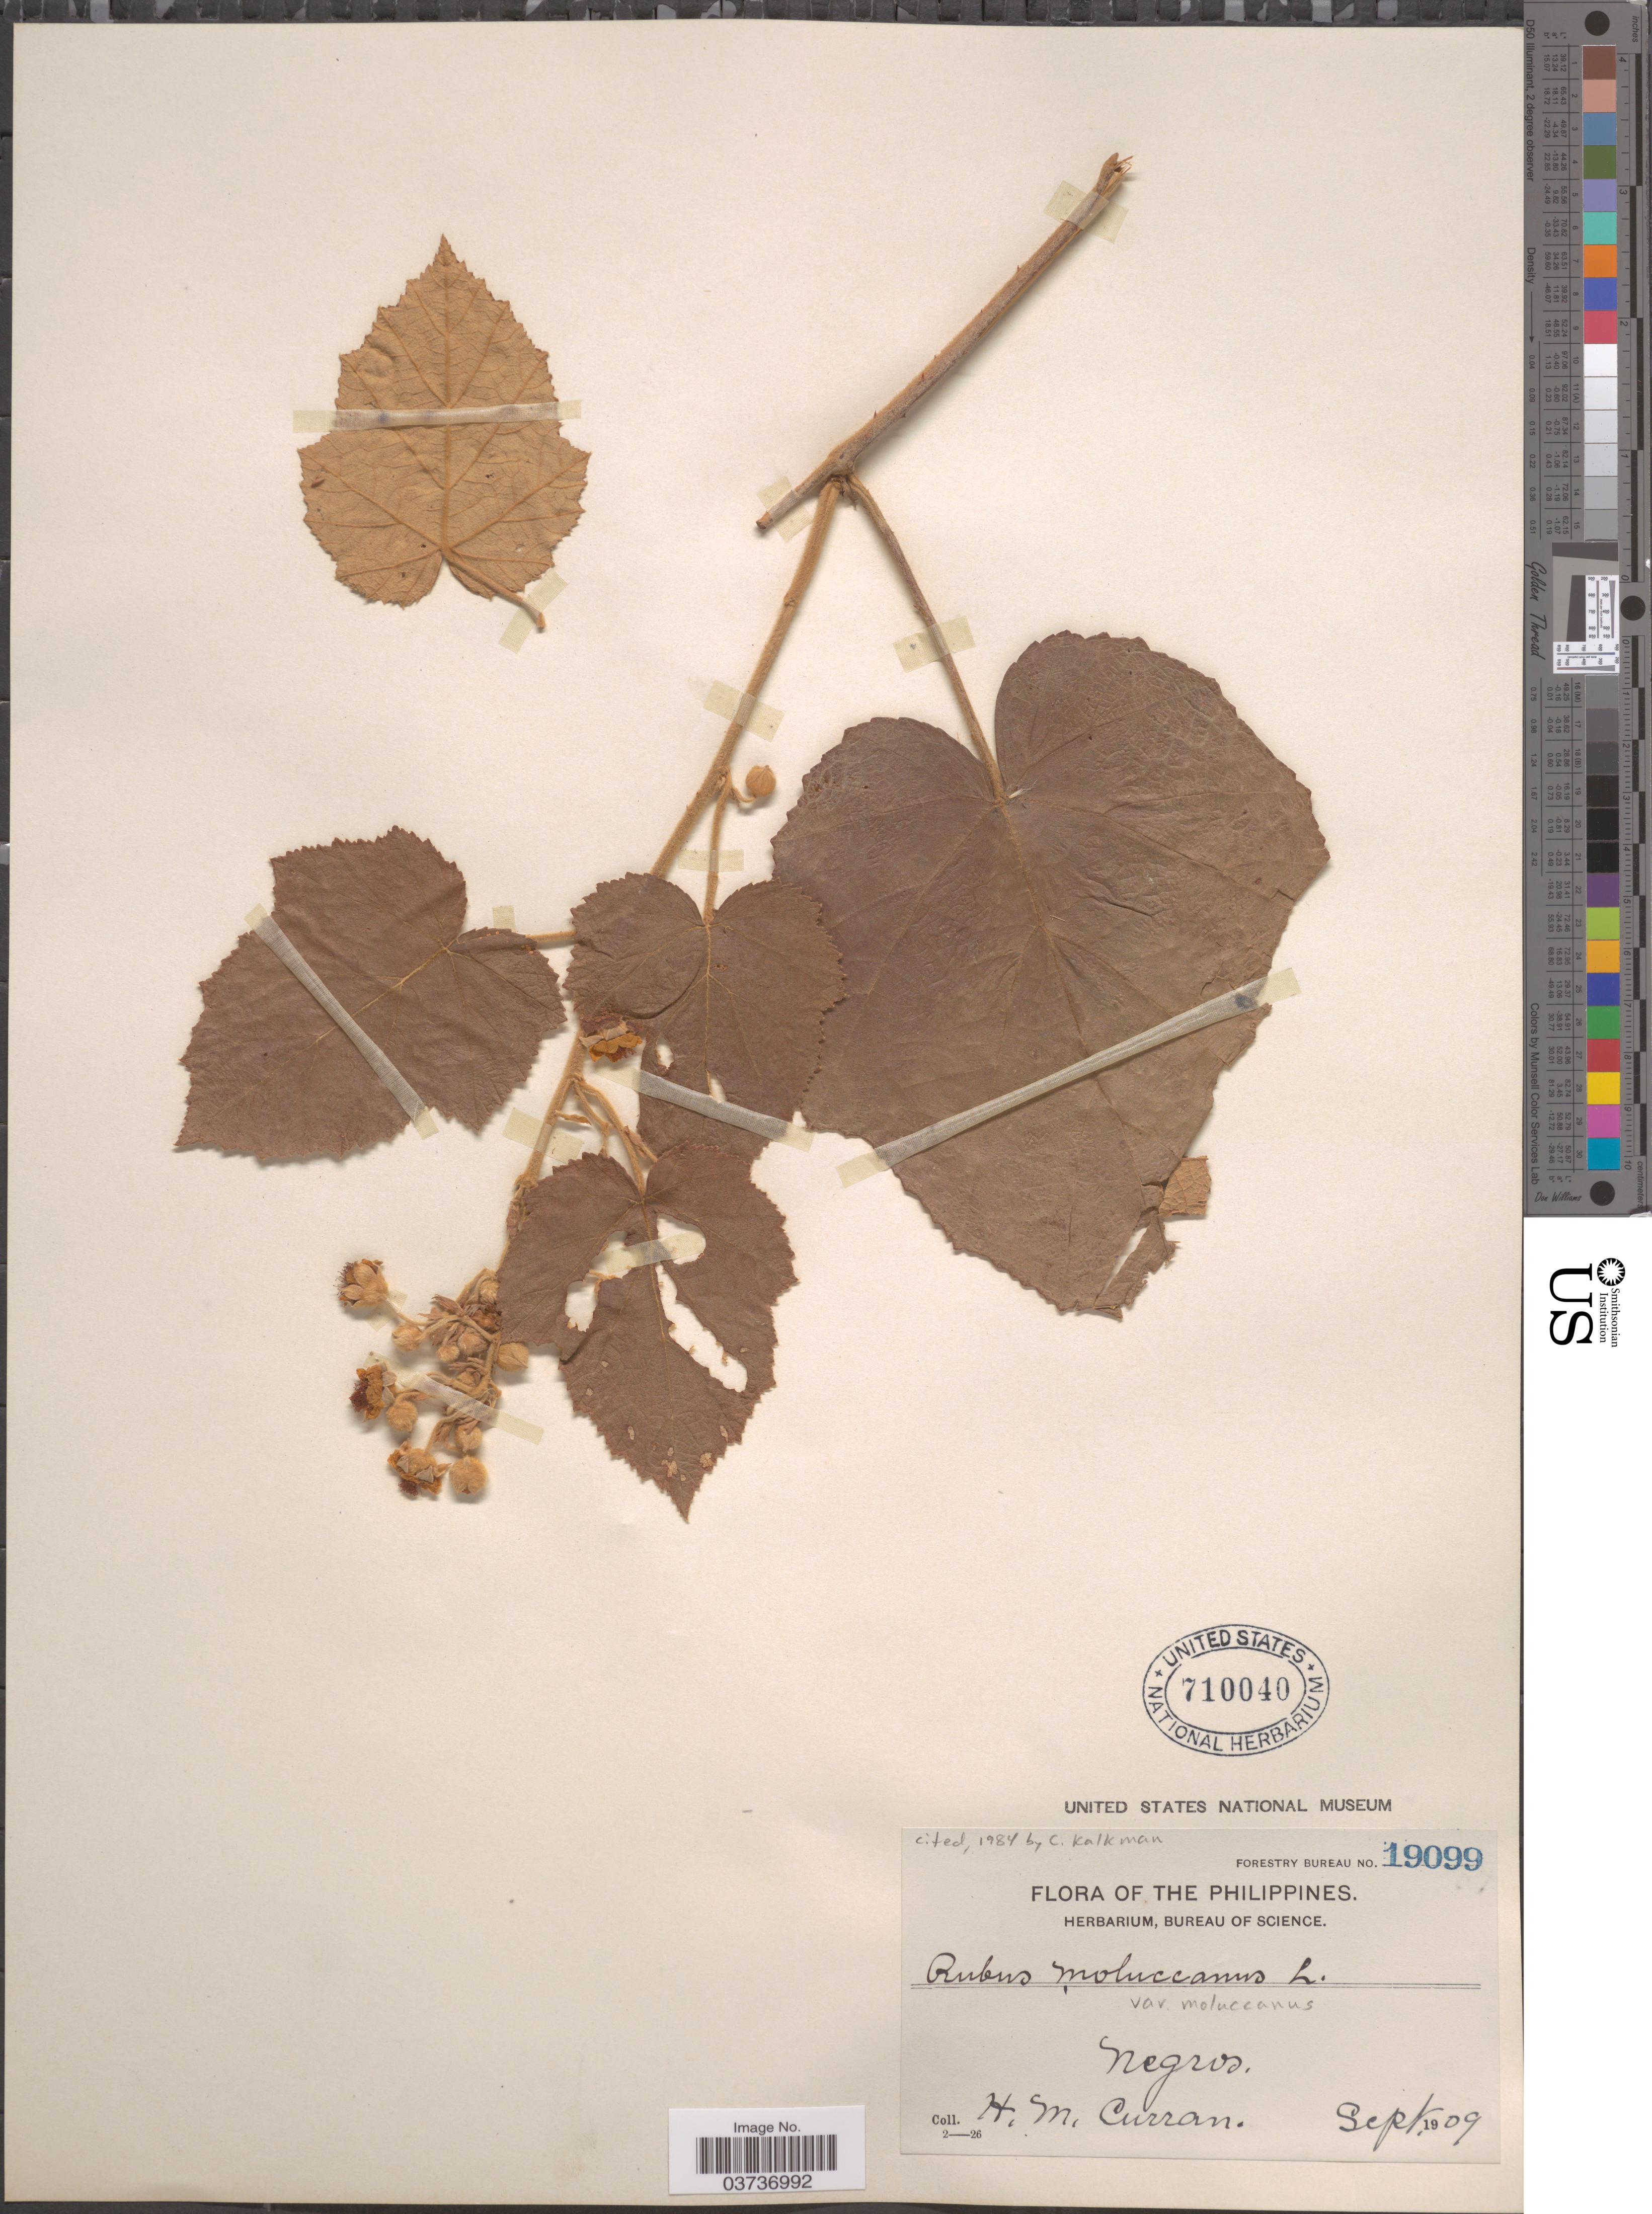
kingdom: Plantae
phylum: Tracheophyta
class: Magnoliopsida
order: Rosales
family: Rosaceae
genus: Rubus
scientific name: Rubus moluccanus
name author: L.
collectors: H. M. Curran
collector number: Forestry Bureau 19099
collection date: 1909-09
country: Philippines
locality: Negros.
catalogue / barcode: US 710040